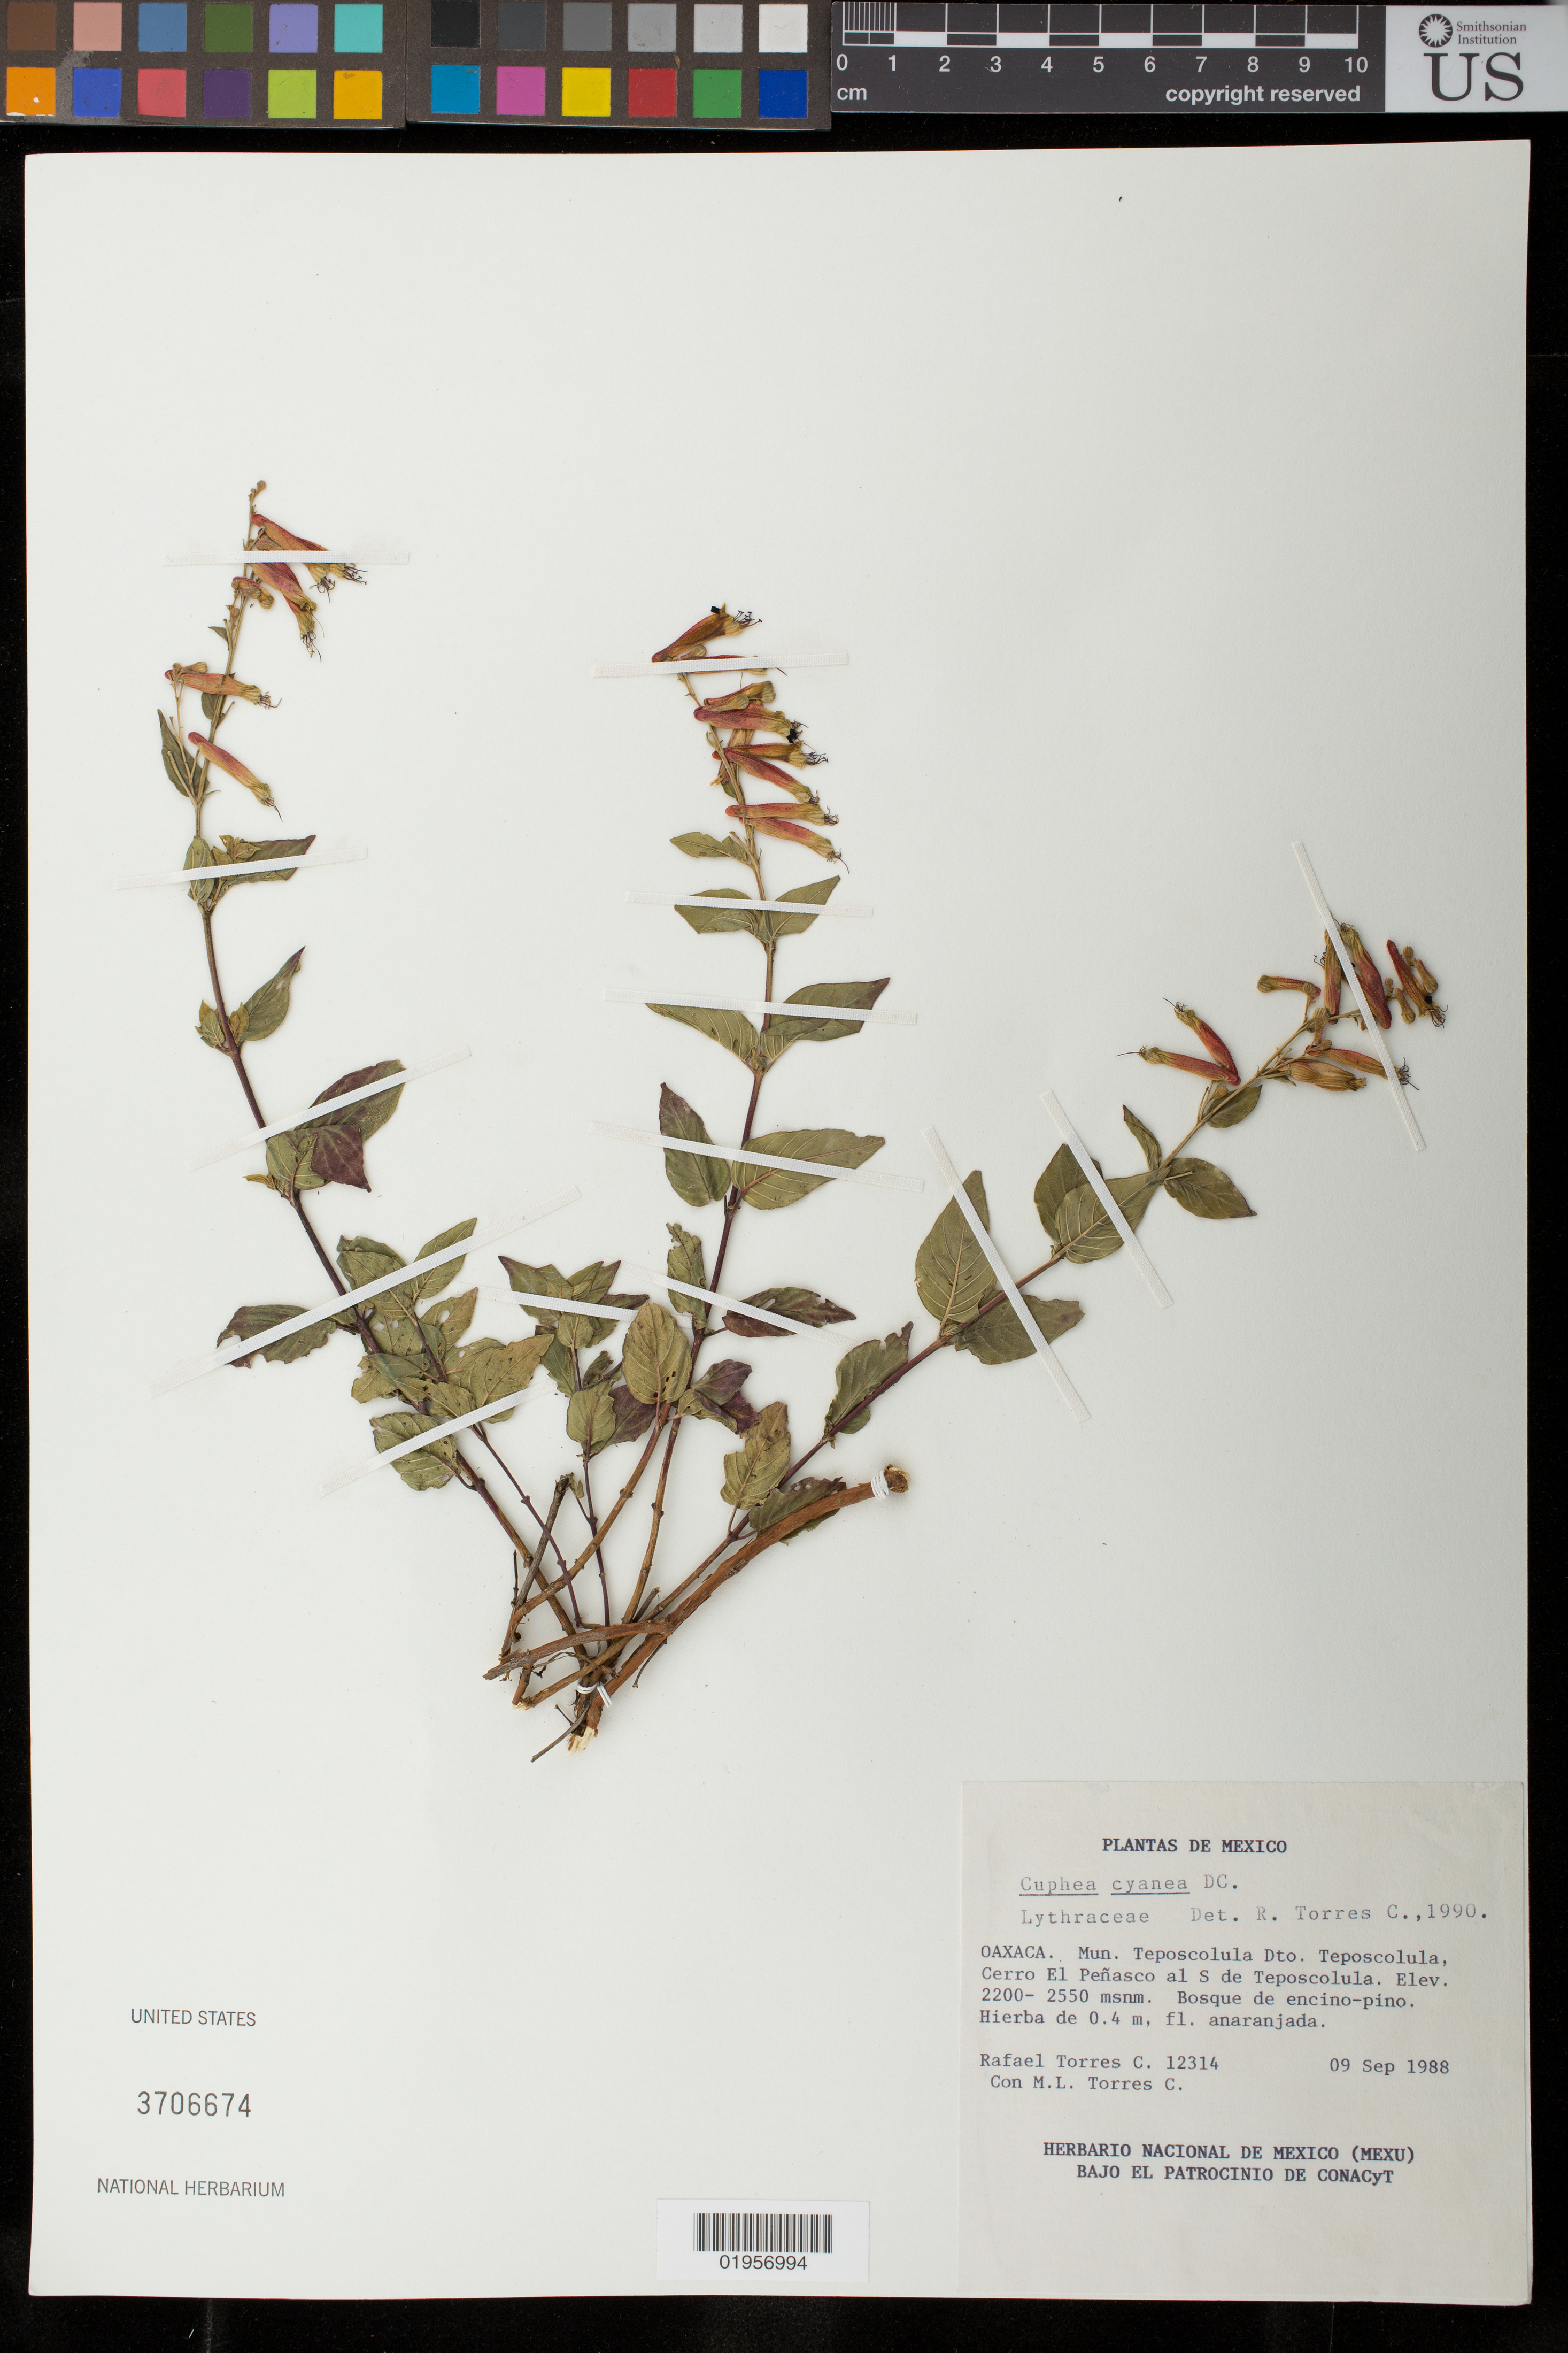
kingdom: Plantae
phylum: Tracheophyta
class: Magnoliopsida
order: Myrtales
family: Lythraceae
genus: Cuphea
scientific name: Cuphea cyanea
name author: DC.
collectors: R. A. Torres & M. L. Torres Colin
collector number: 12314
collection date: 1988-09-09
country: Mexico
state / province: Oaxaca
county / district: Teposcoula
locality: Cerro El Penasco al S de Teposcoula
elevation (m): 2200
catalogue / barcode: US 3706674